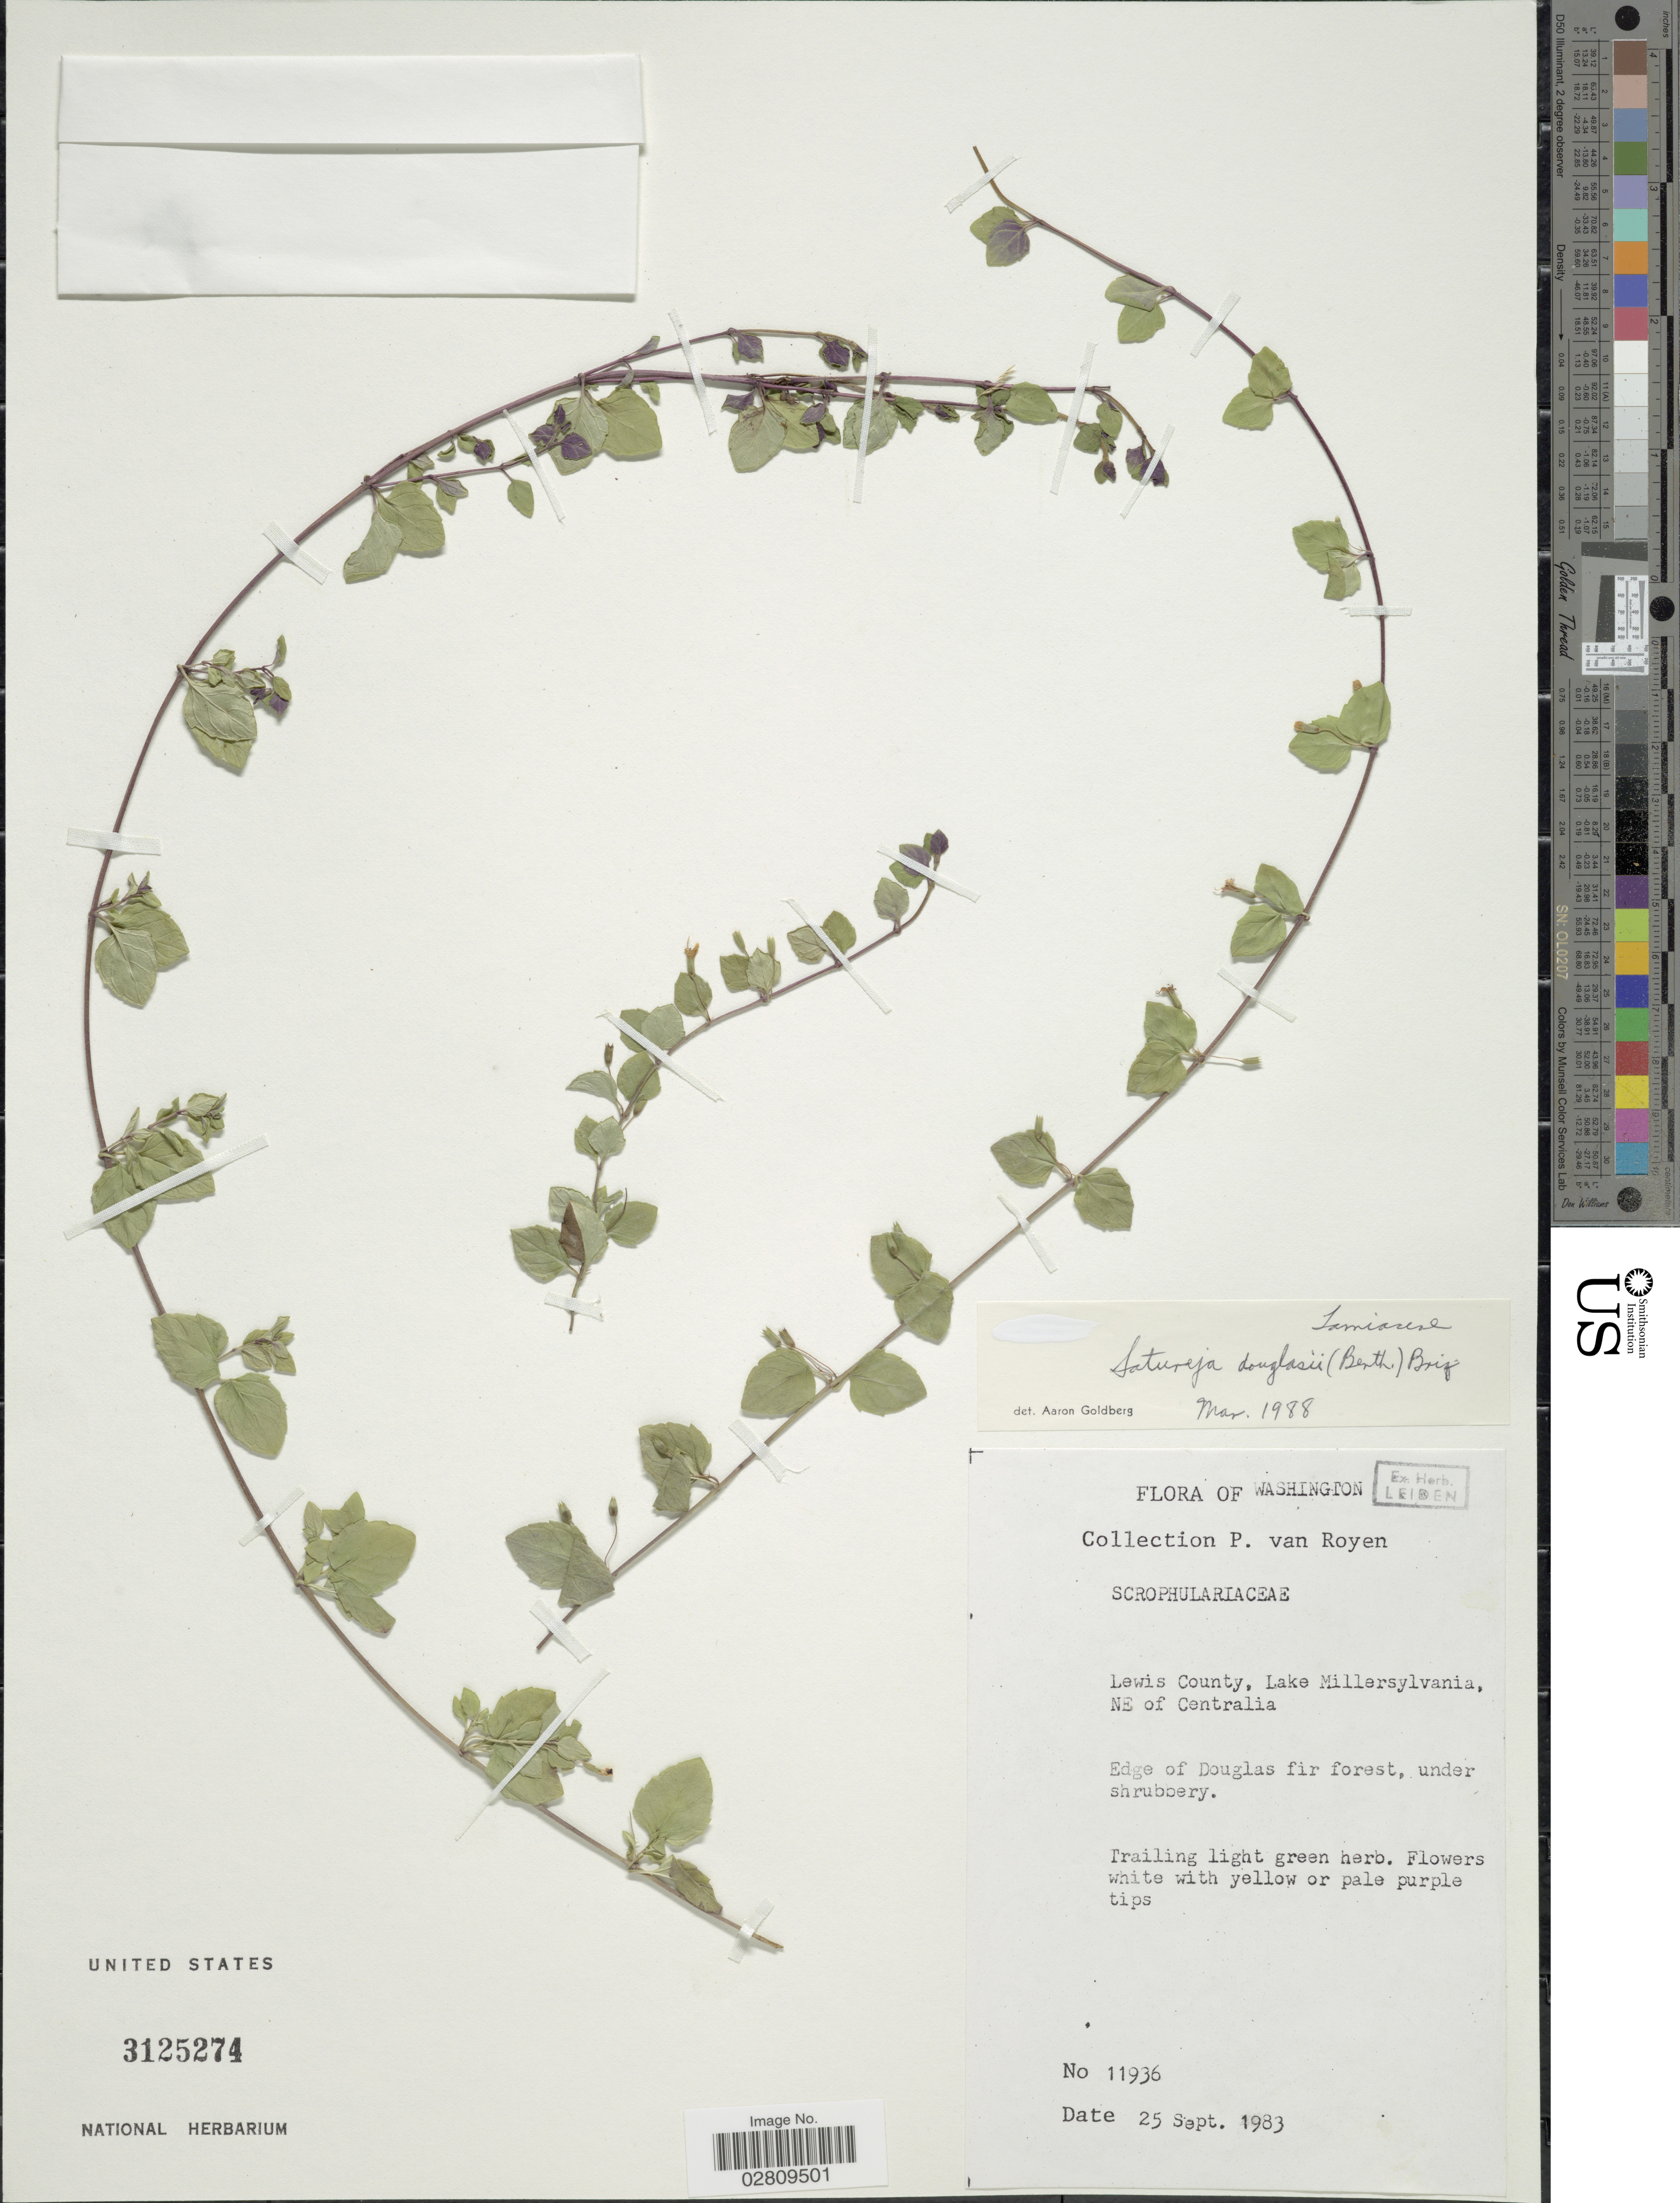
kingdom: Plantae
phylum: Tracheophyta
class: Magnoliopsida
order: Lamiales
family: Lamiaceae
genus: Micromeria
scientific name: Micromeria douglasii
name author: Benth.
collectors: P. van Royen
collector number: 11936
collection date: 1983-09-25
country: United States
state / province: Washington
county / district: Lewis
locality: Lewis County, Lake Millersylvania, NE of Centralia. Edge of Douglas fir forest.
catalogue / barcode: US 3125274